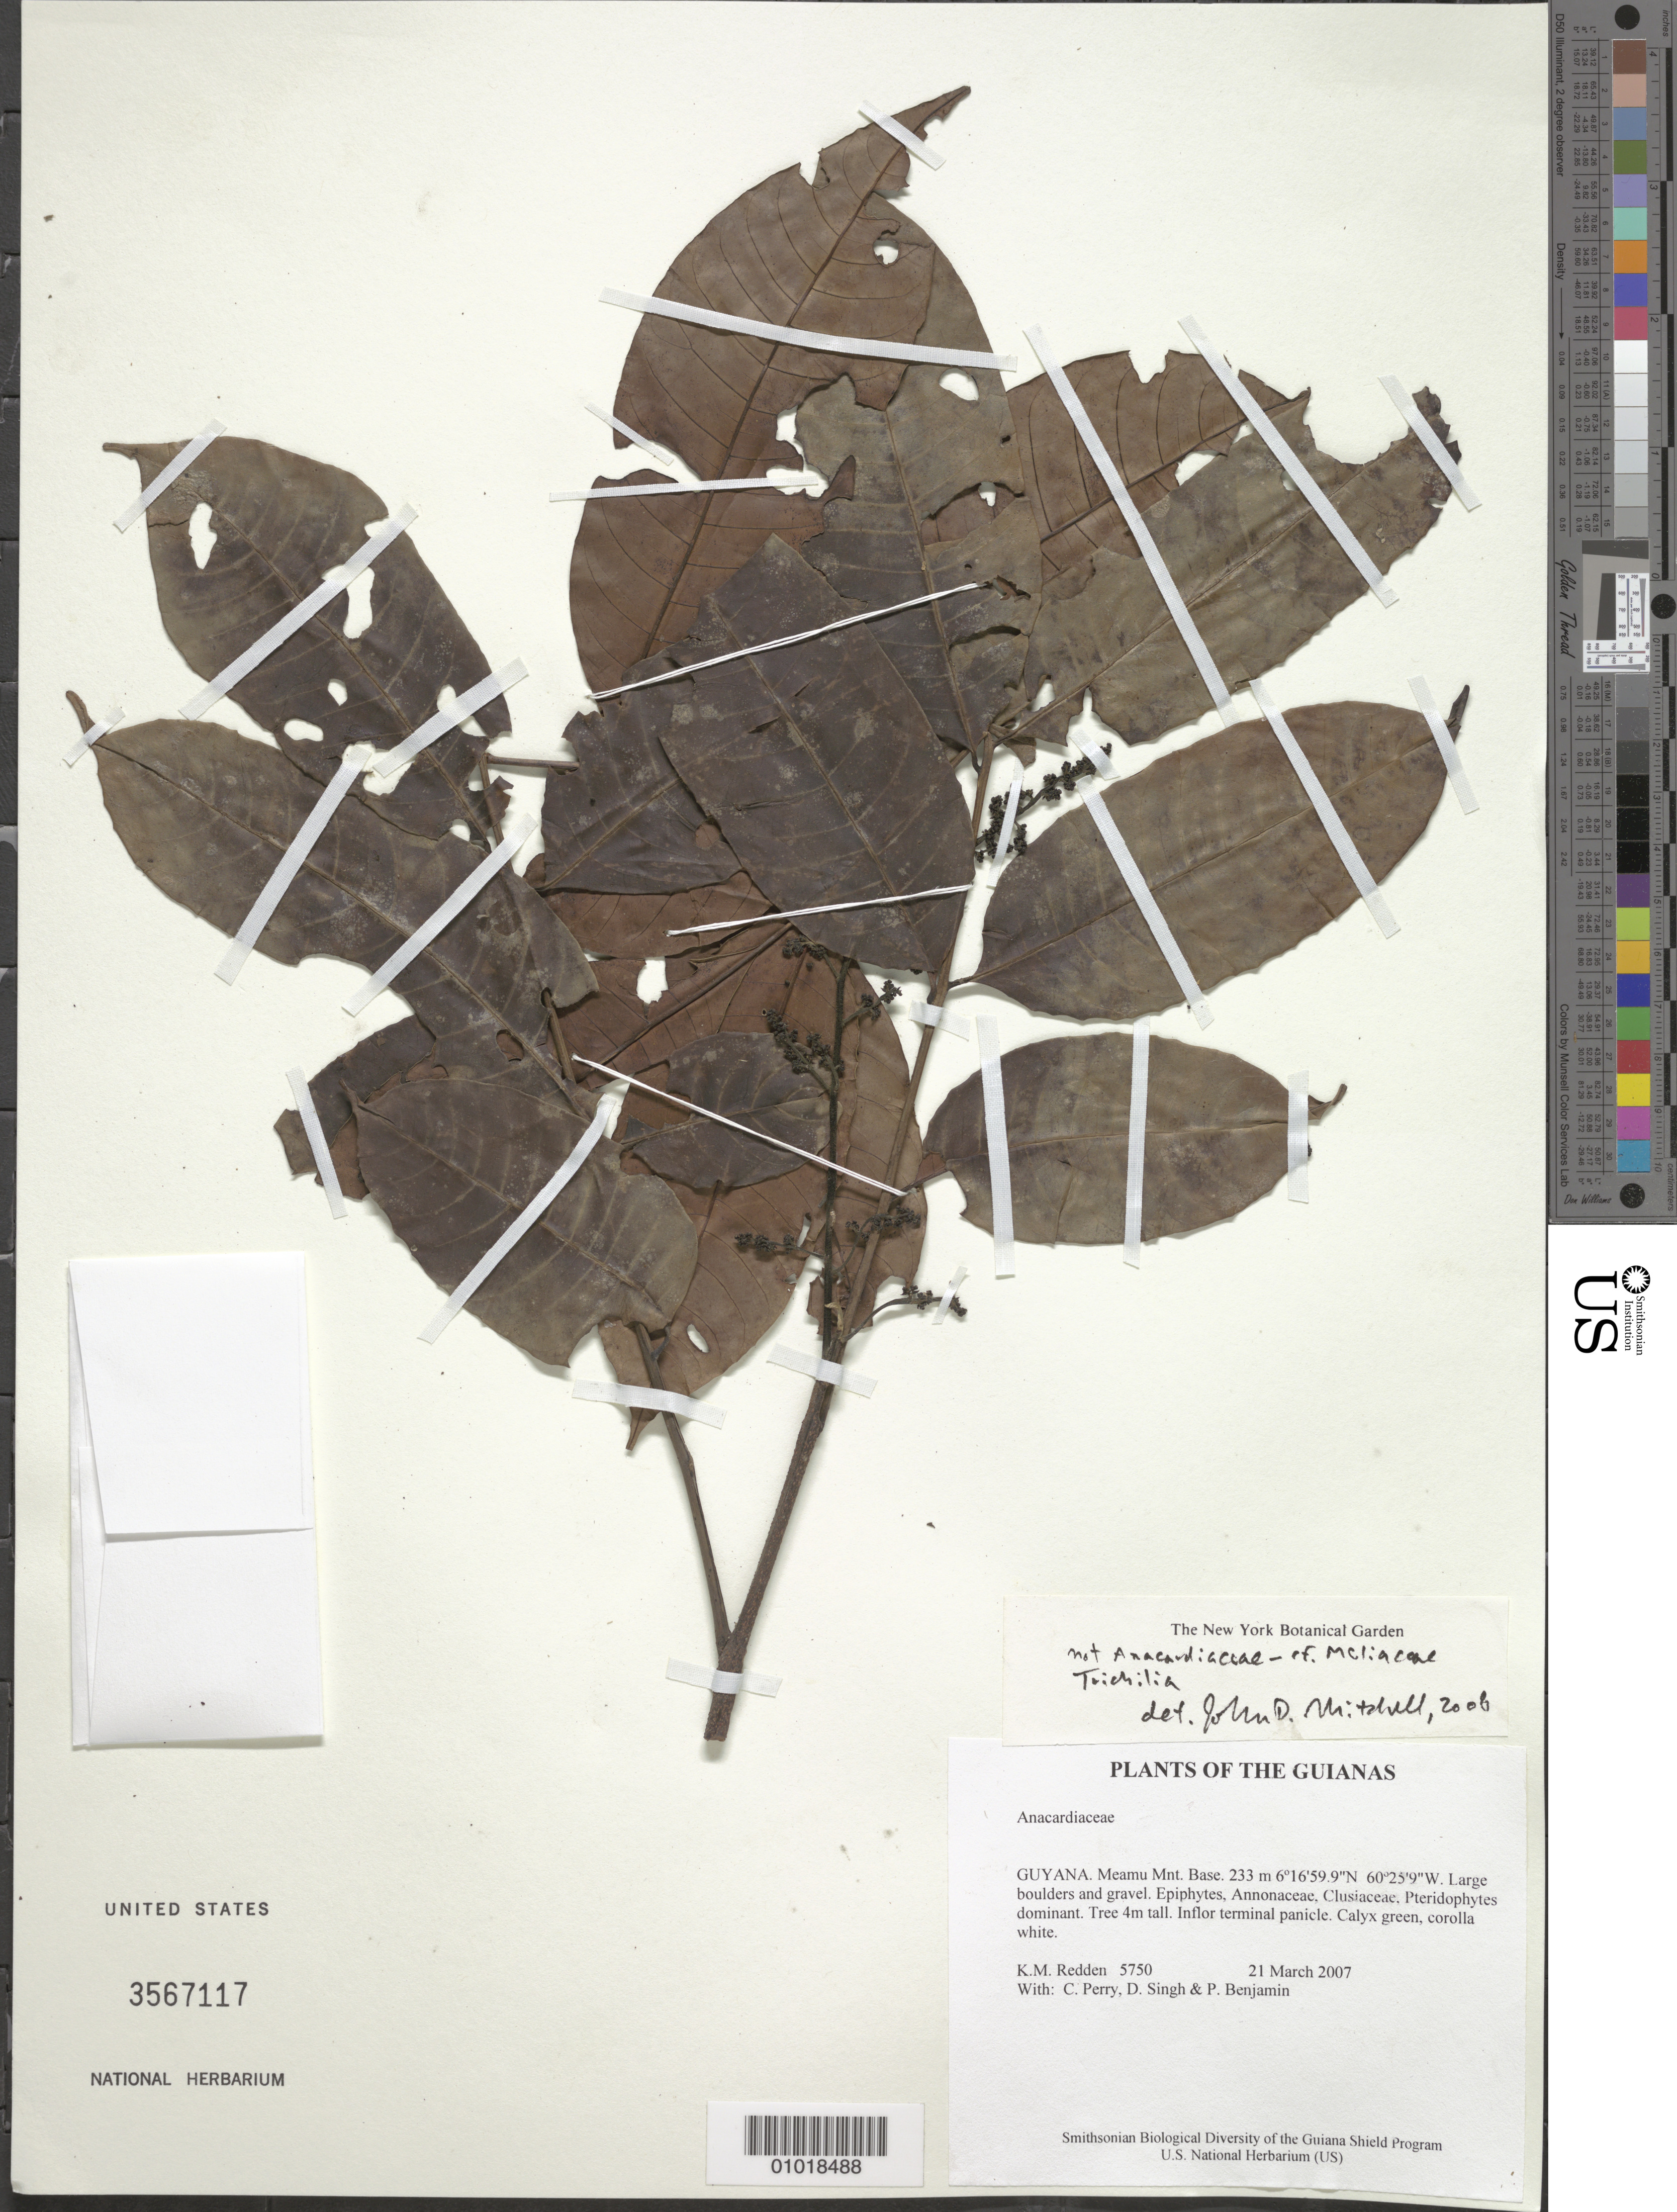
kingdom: Plantae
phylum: Tracheophyta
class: Magnoliopsida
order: Sapindales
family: Meliaceae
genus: Trichilia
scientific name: Trichilia sp.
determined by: Mitchell, John D.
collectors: K. M. Redden, C. Perry, D. Singh & P. Benjamin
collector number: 5750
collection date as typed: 21 March 2007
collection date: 2007-03-21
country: Guyana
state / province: Cuyuni-Mazaruni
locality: Meamu Mnt. Base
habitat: Large boulders and gravel. Epiphytes, Annonaceae, Clusiaceae, pteridophytes dominant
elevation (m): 233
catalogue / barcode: US 3567117